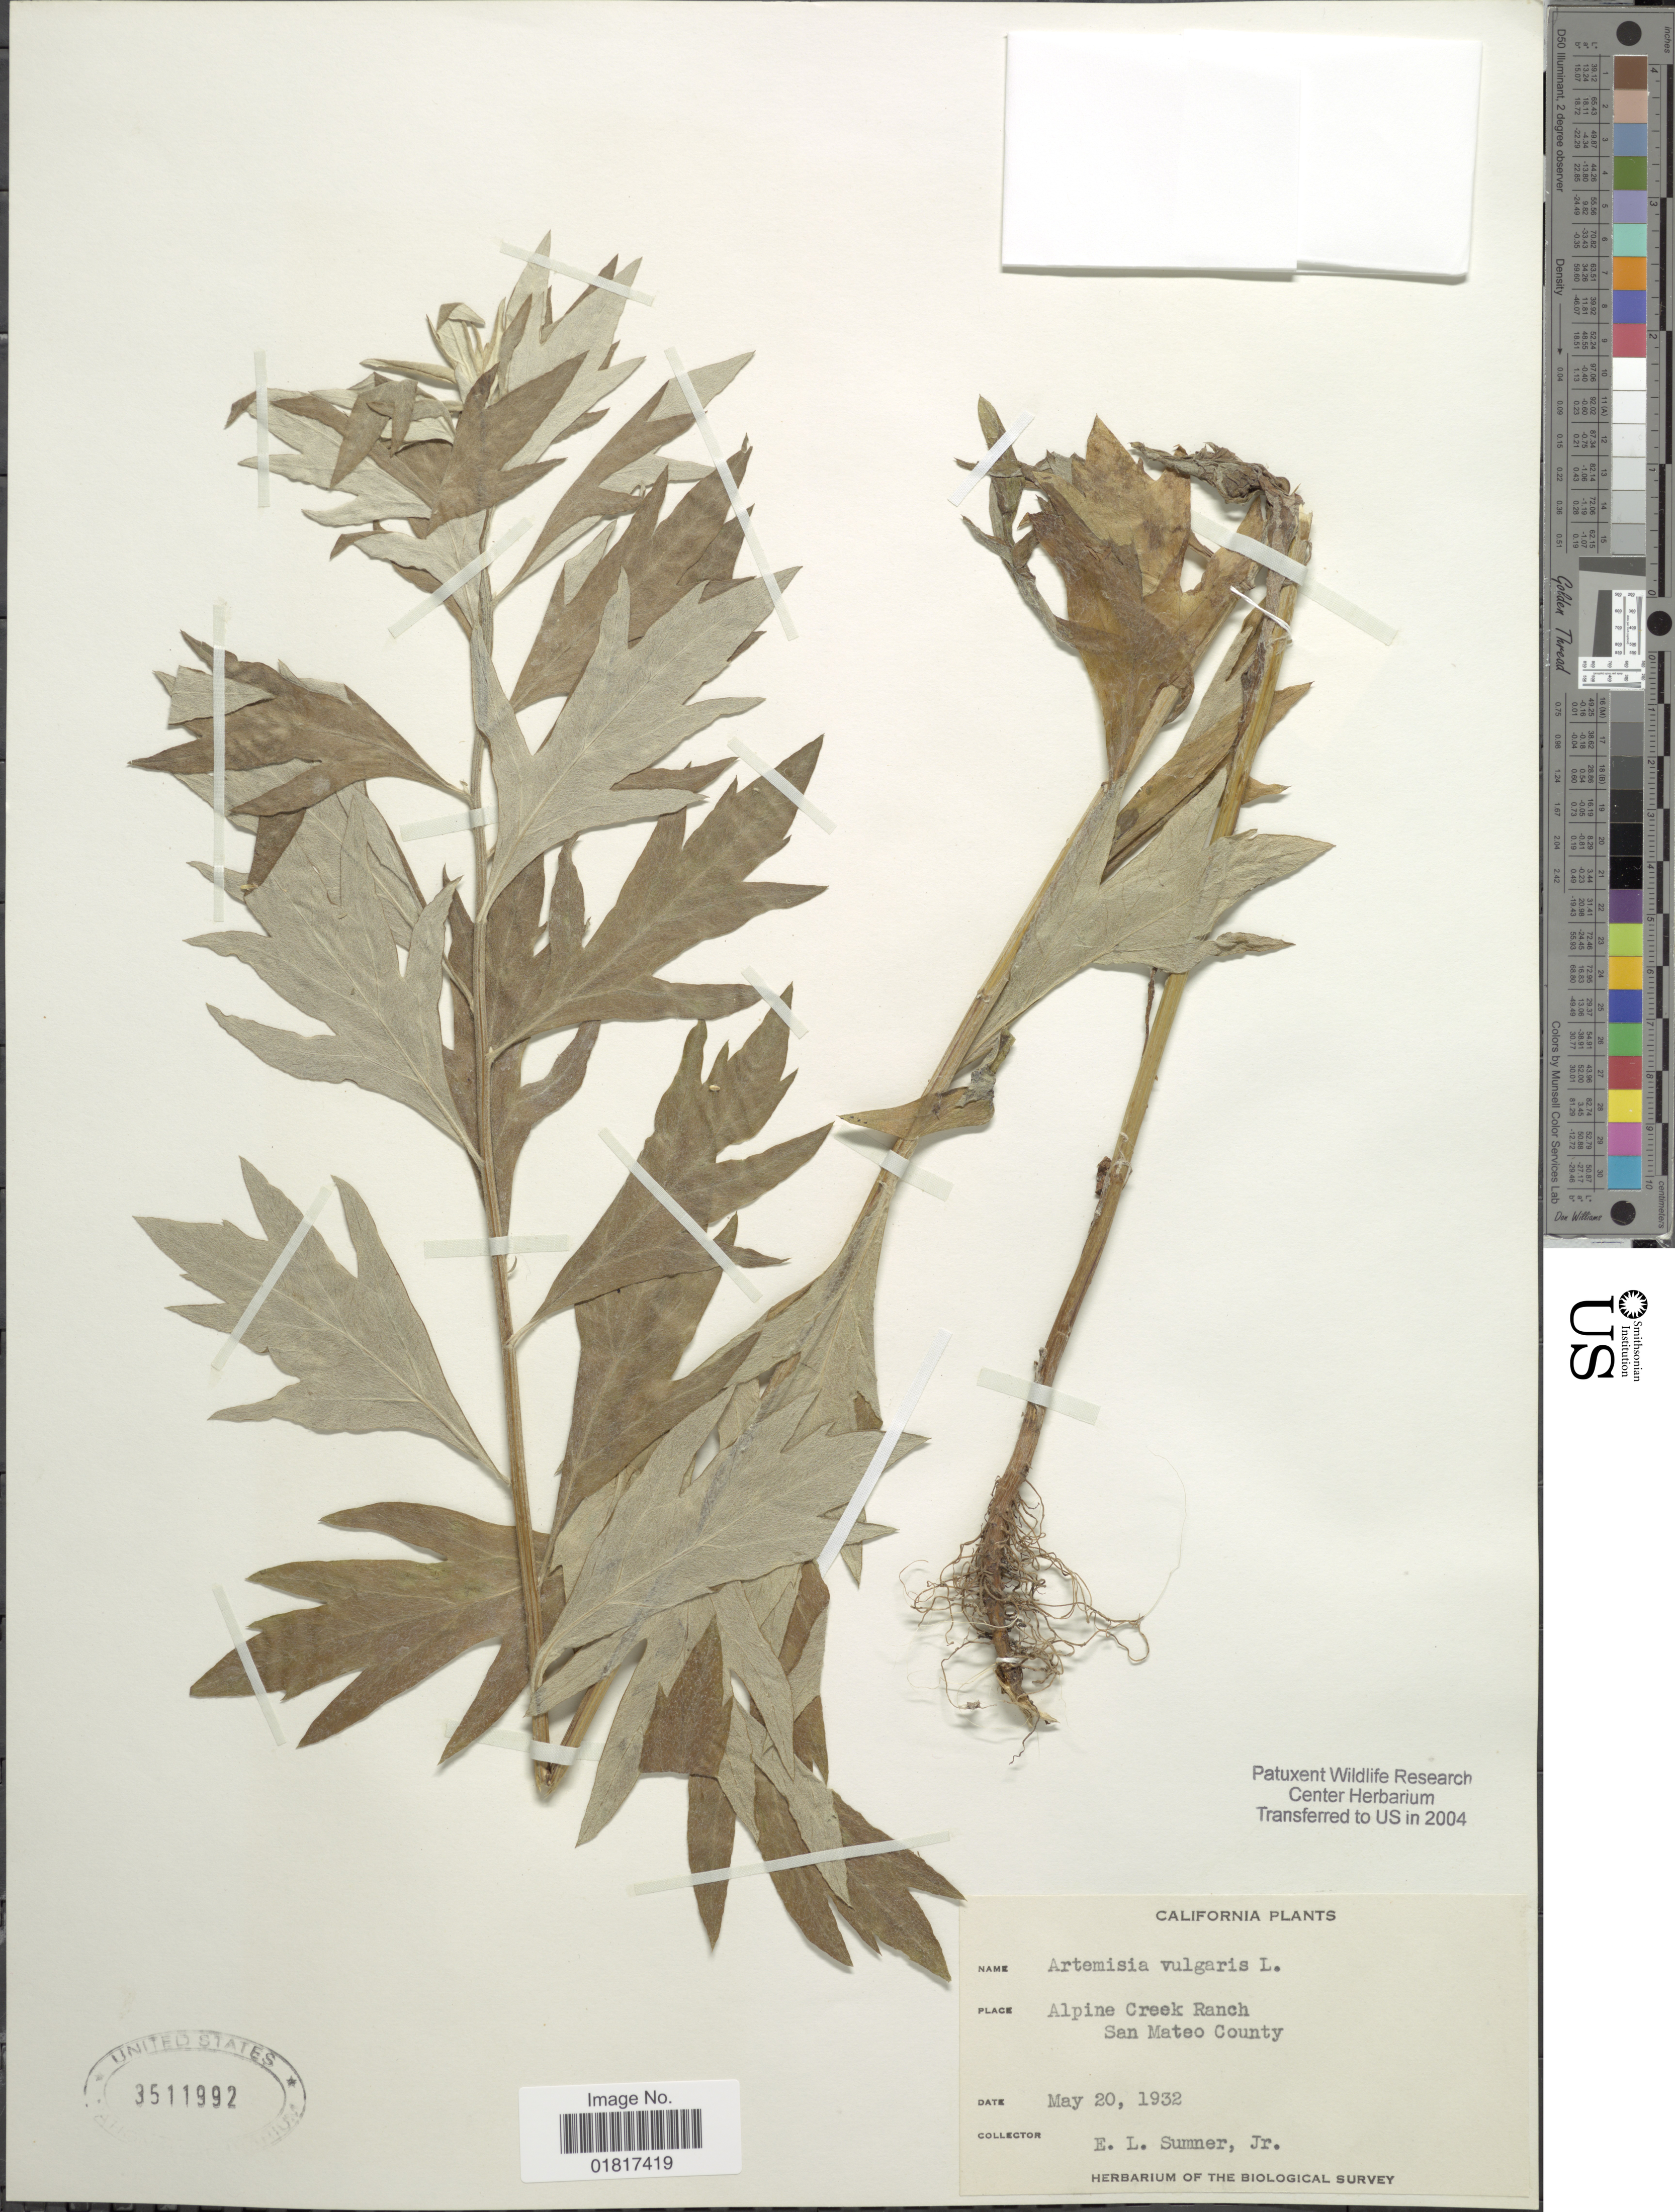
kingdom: Plantae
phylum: Tracheophyta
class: Magnoliopsida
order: Asterales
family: Asteraceae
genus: Artemisia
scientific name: Artemisia vulgaris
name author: L.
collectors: E. Sumner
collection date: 1932-05-20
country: United States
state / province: California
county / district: San Mateo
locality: Alpine Creek Ranch San Mateo County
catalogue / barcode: US 3511992